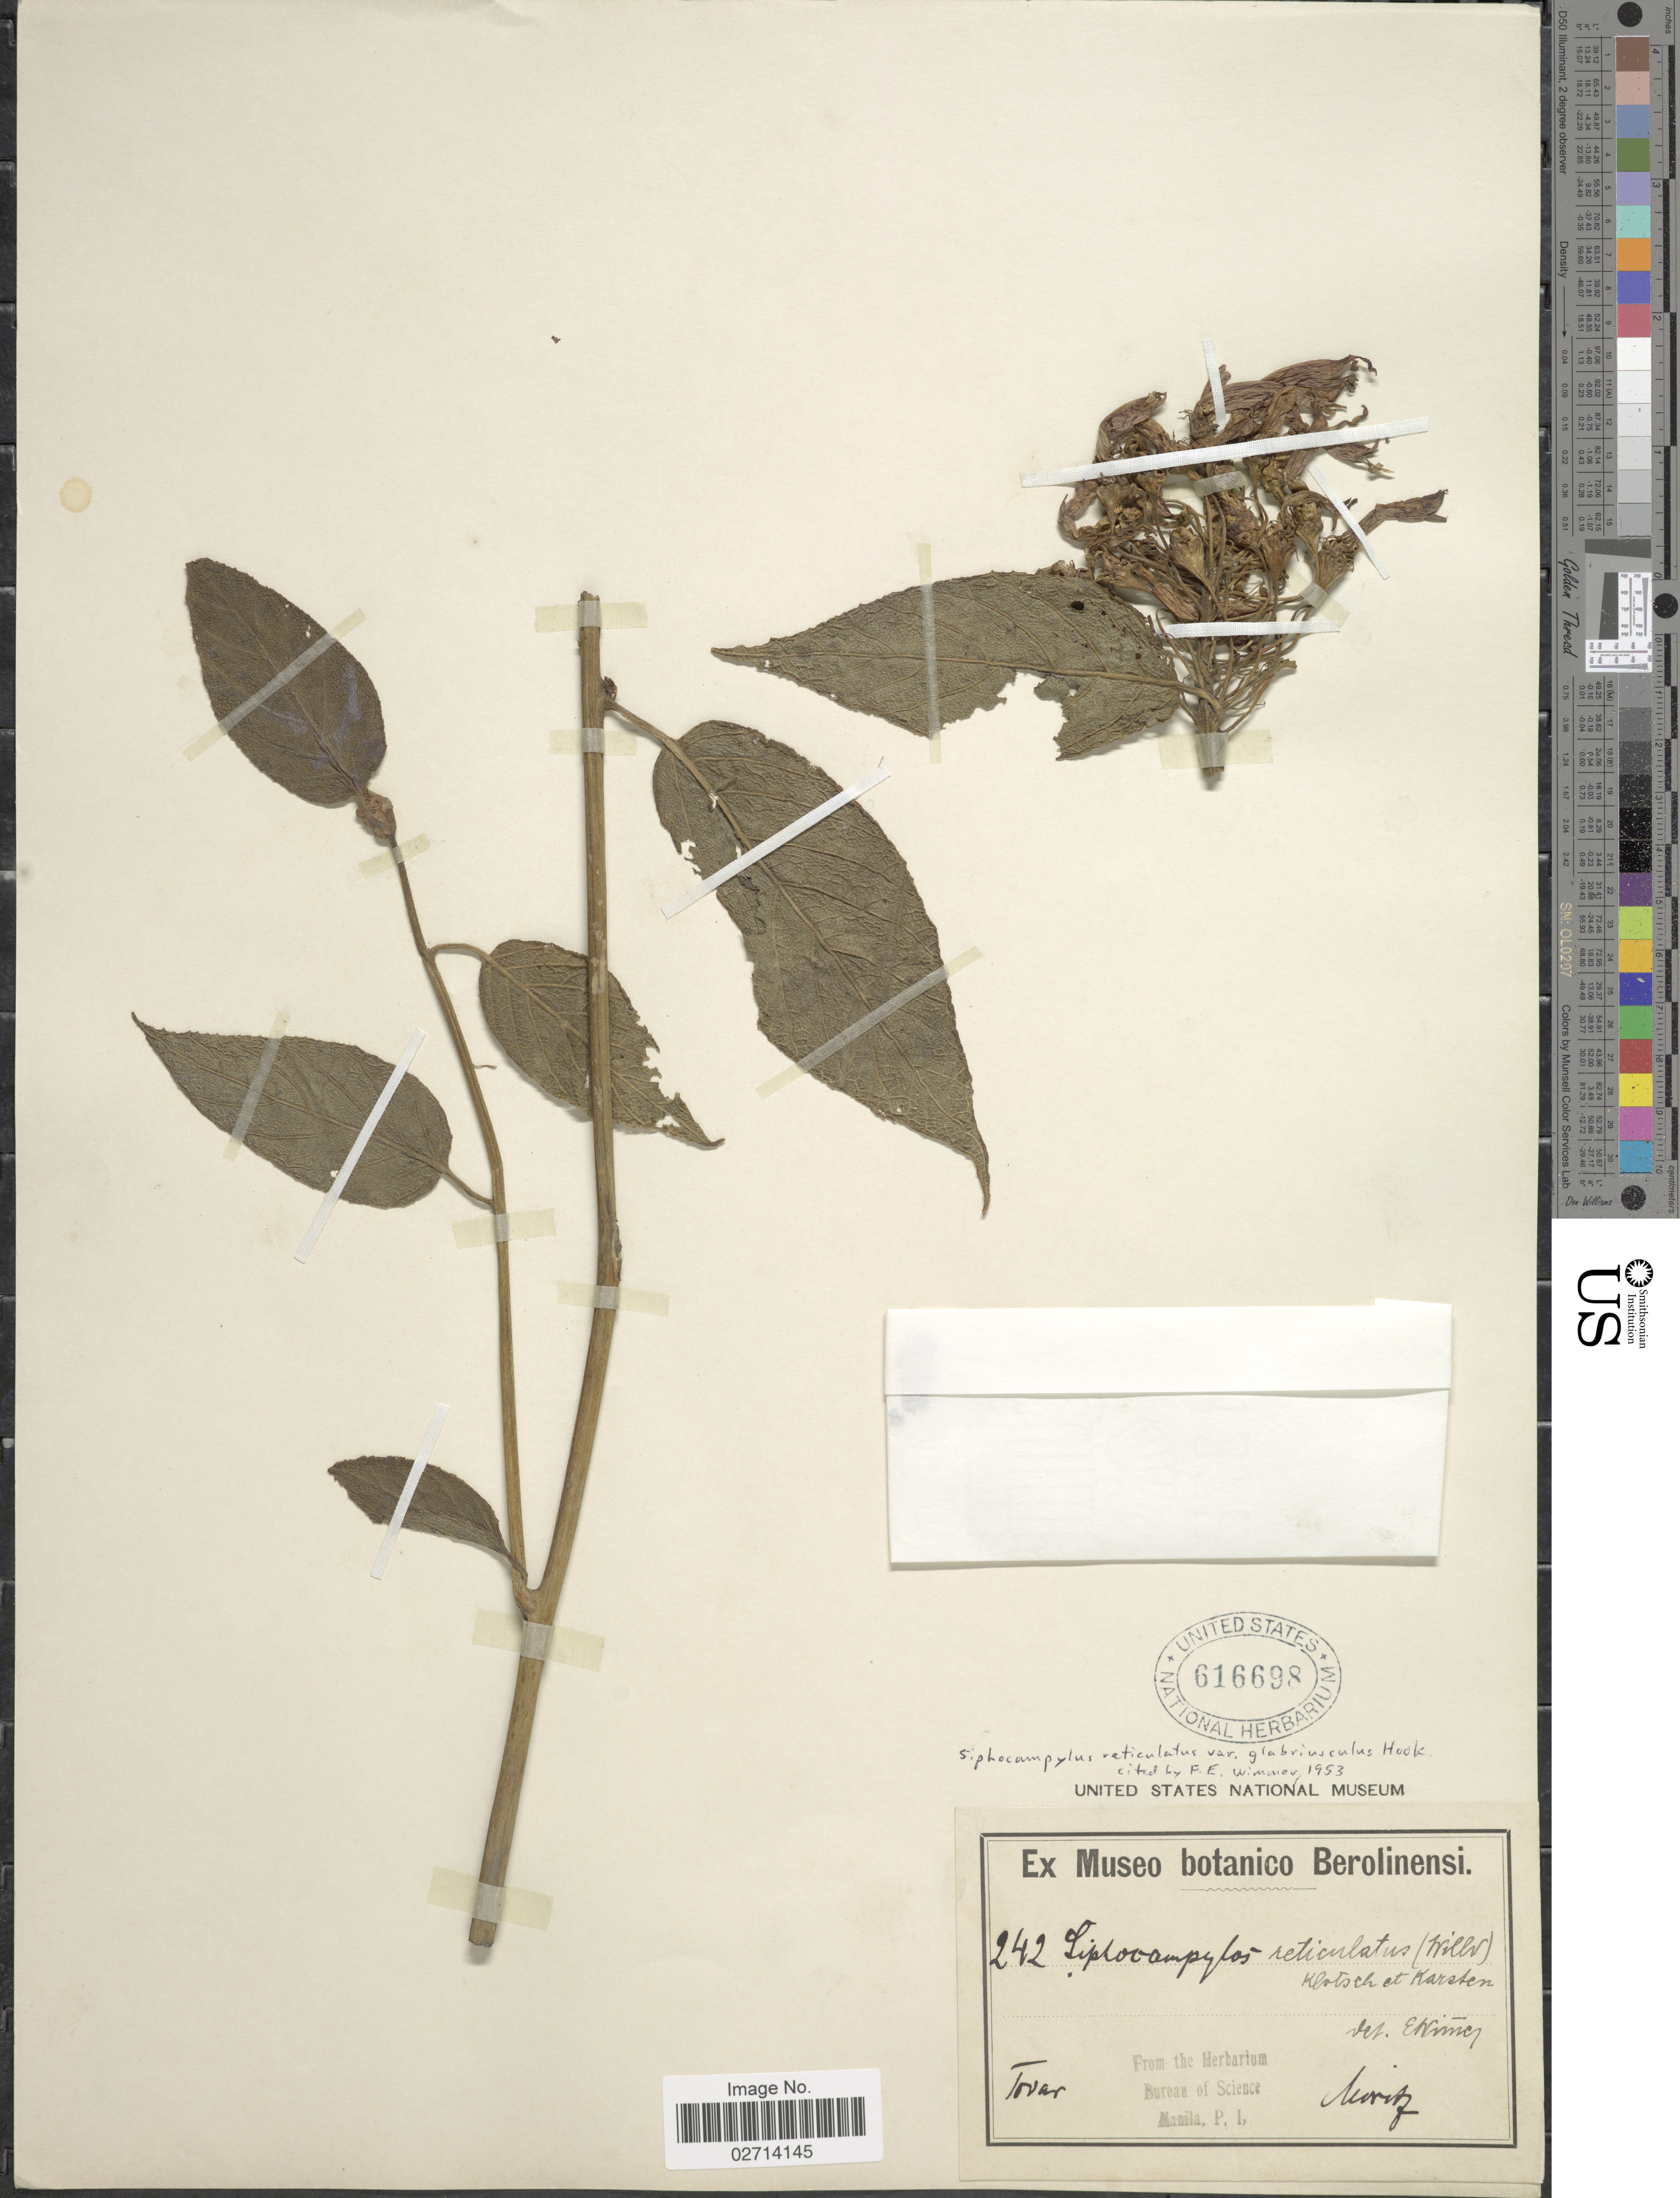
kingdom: Plantae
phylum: Tracheophyta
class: Magnoliopsida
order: Asterales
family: Campanulaceae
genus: Siphocampylus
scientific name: Siphocampylus reticulatus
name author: (Willd. ex Schult. & Roem.) Klotzsch & H. Karst. ex Vatke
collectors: Moritz, --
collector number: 242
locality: Tovar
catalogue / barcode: US 616698